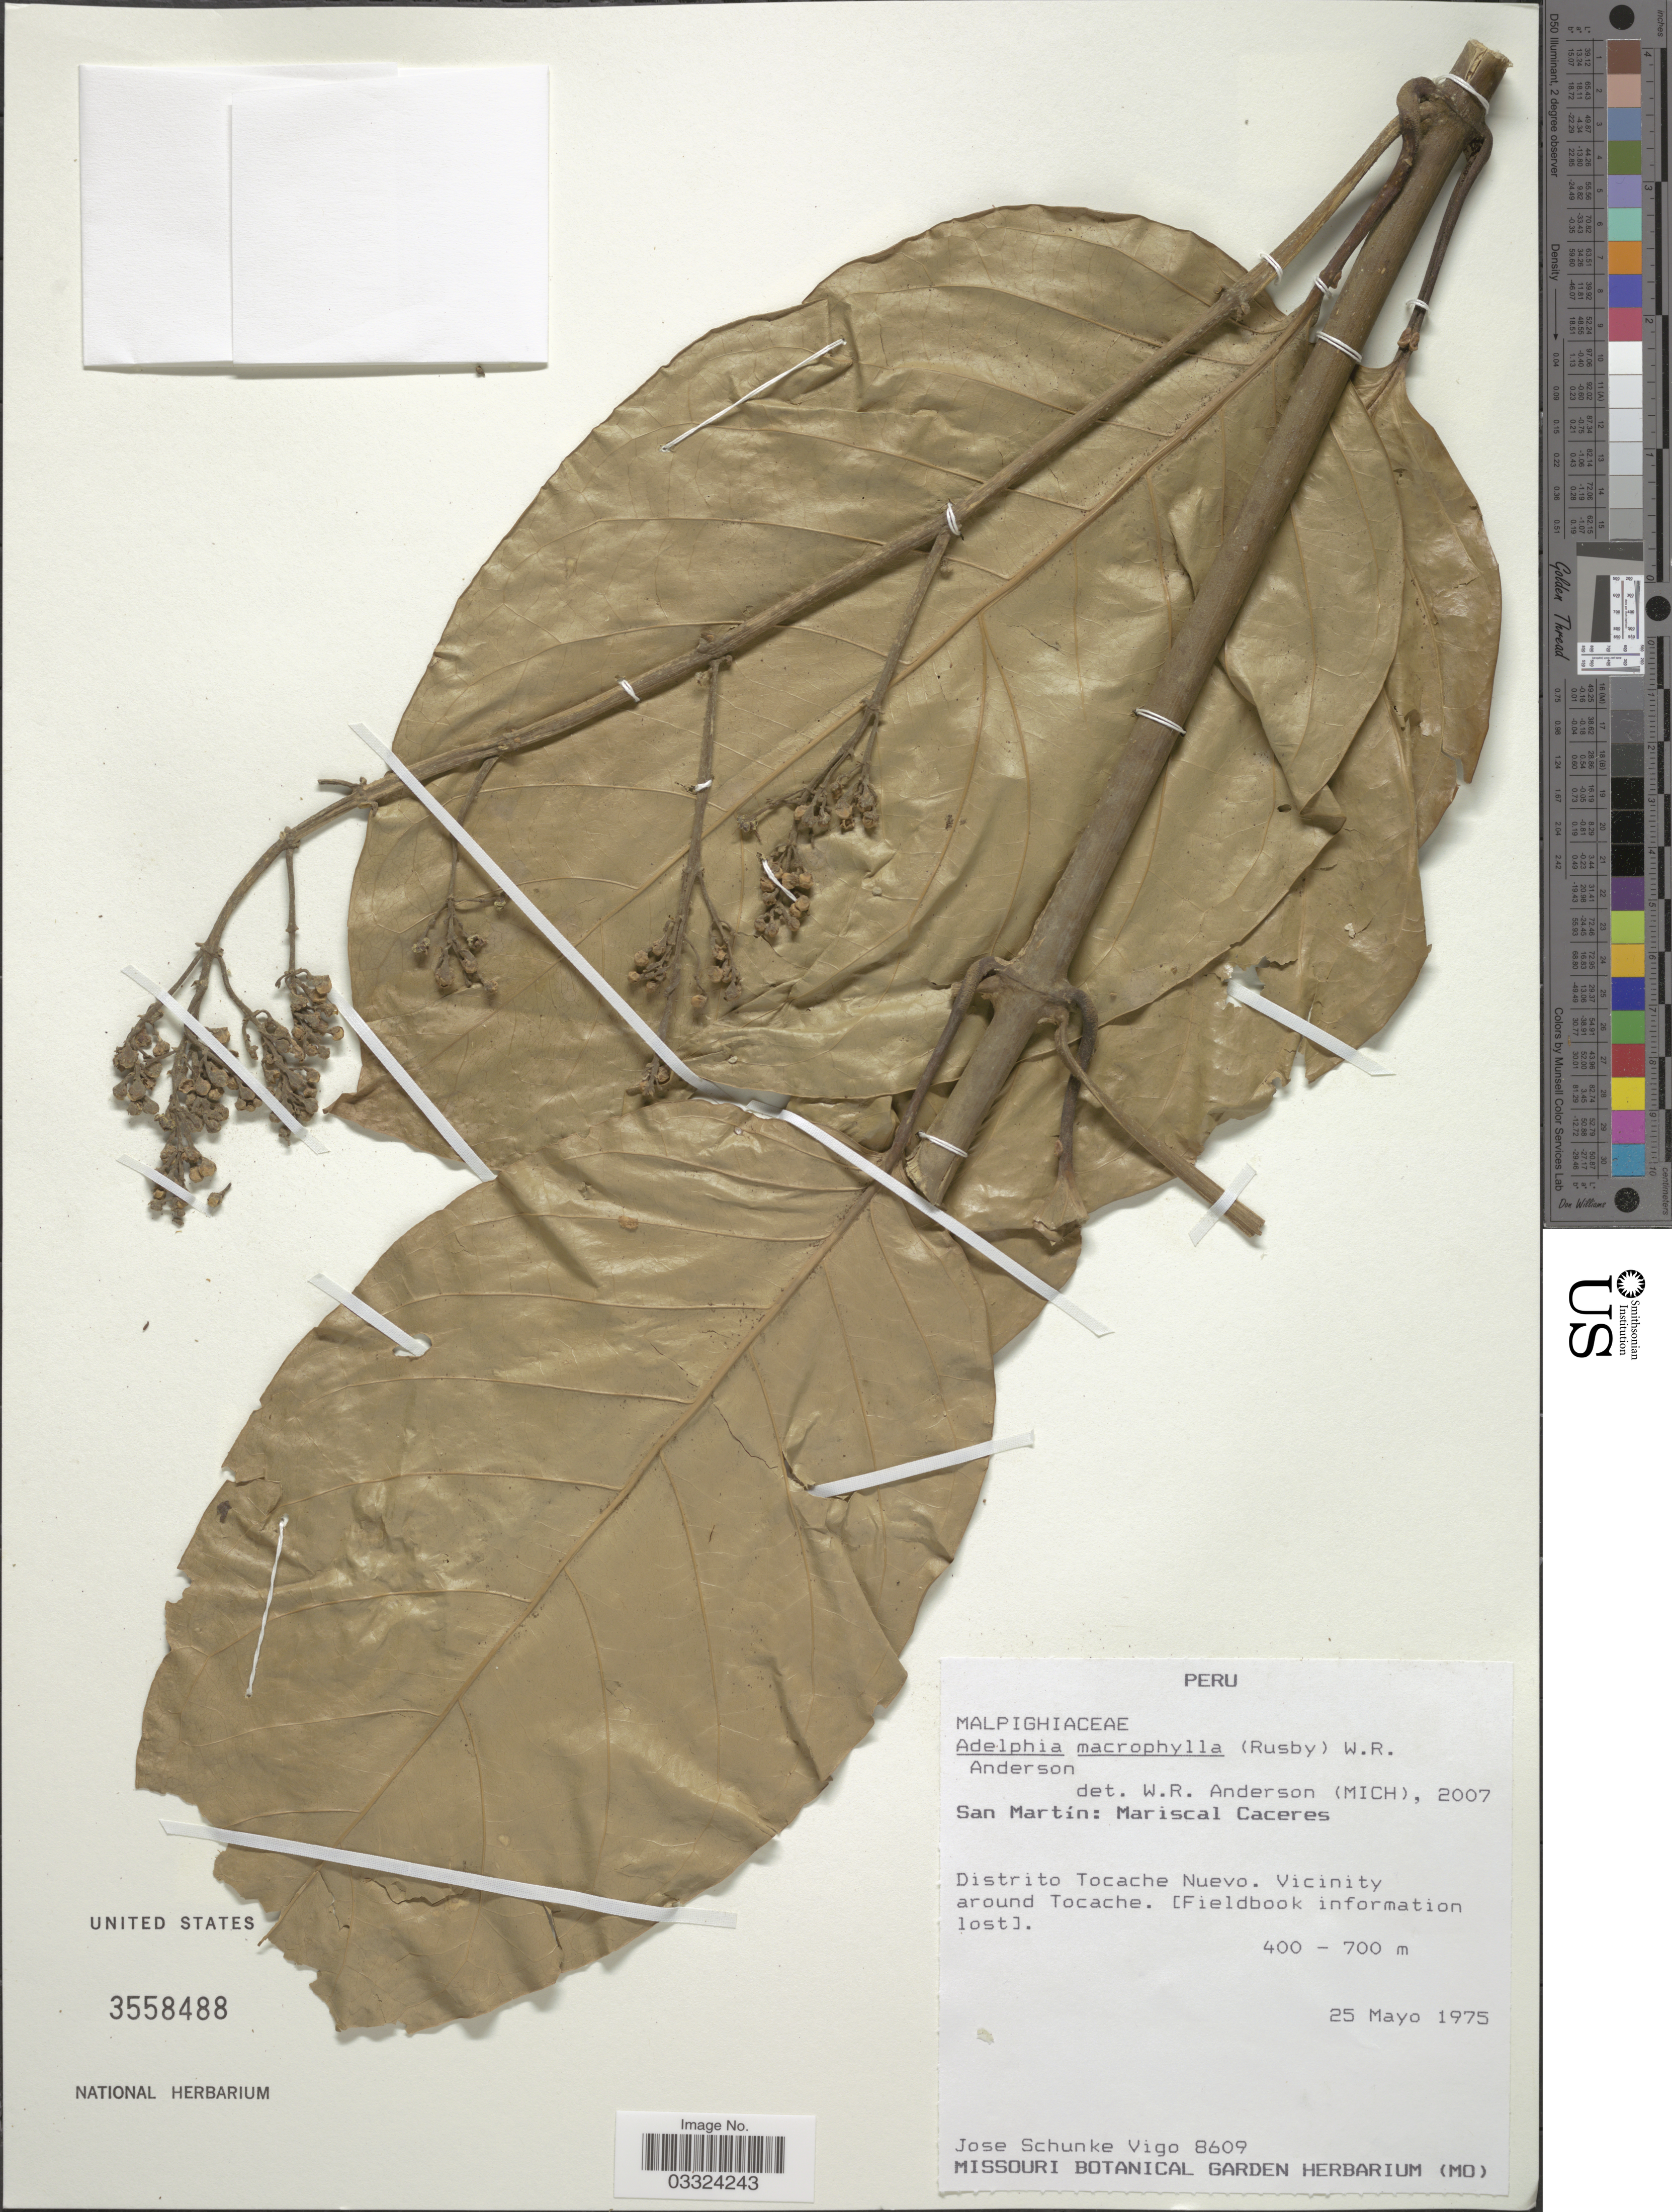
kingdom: Plantae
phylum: Tracheophyta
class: Magnoliopsida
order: Malpighiales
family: Malpighiaceae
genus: Adelphia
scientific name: Adelphia macrophylla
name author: (Rusby) W.R. Anderson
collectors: J. Schunke Vigo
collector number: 8609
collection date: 1975-05-25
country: Peru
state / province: San Martín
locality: Mariscal Caceres. Distrito Tocache Nuevo. Vicinity around Tocache.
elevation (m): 400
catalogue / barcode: US 3558488